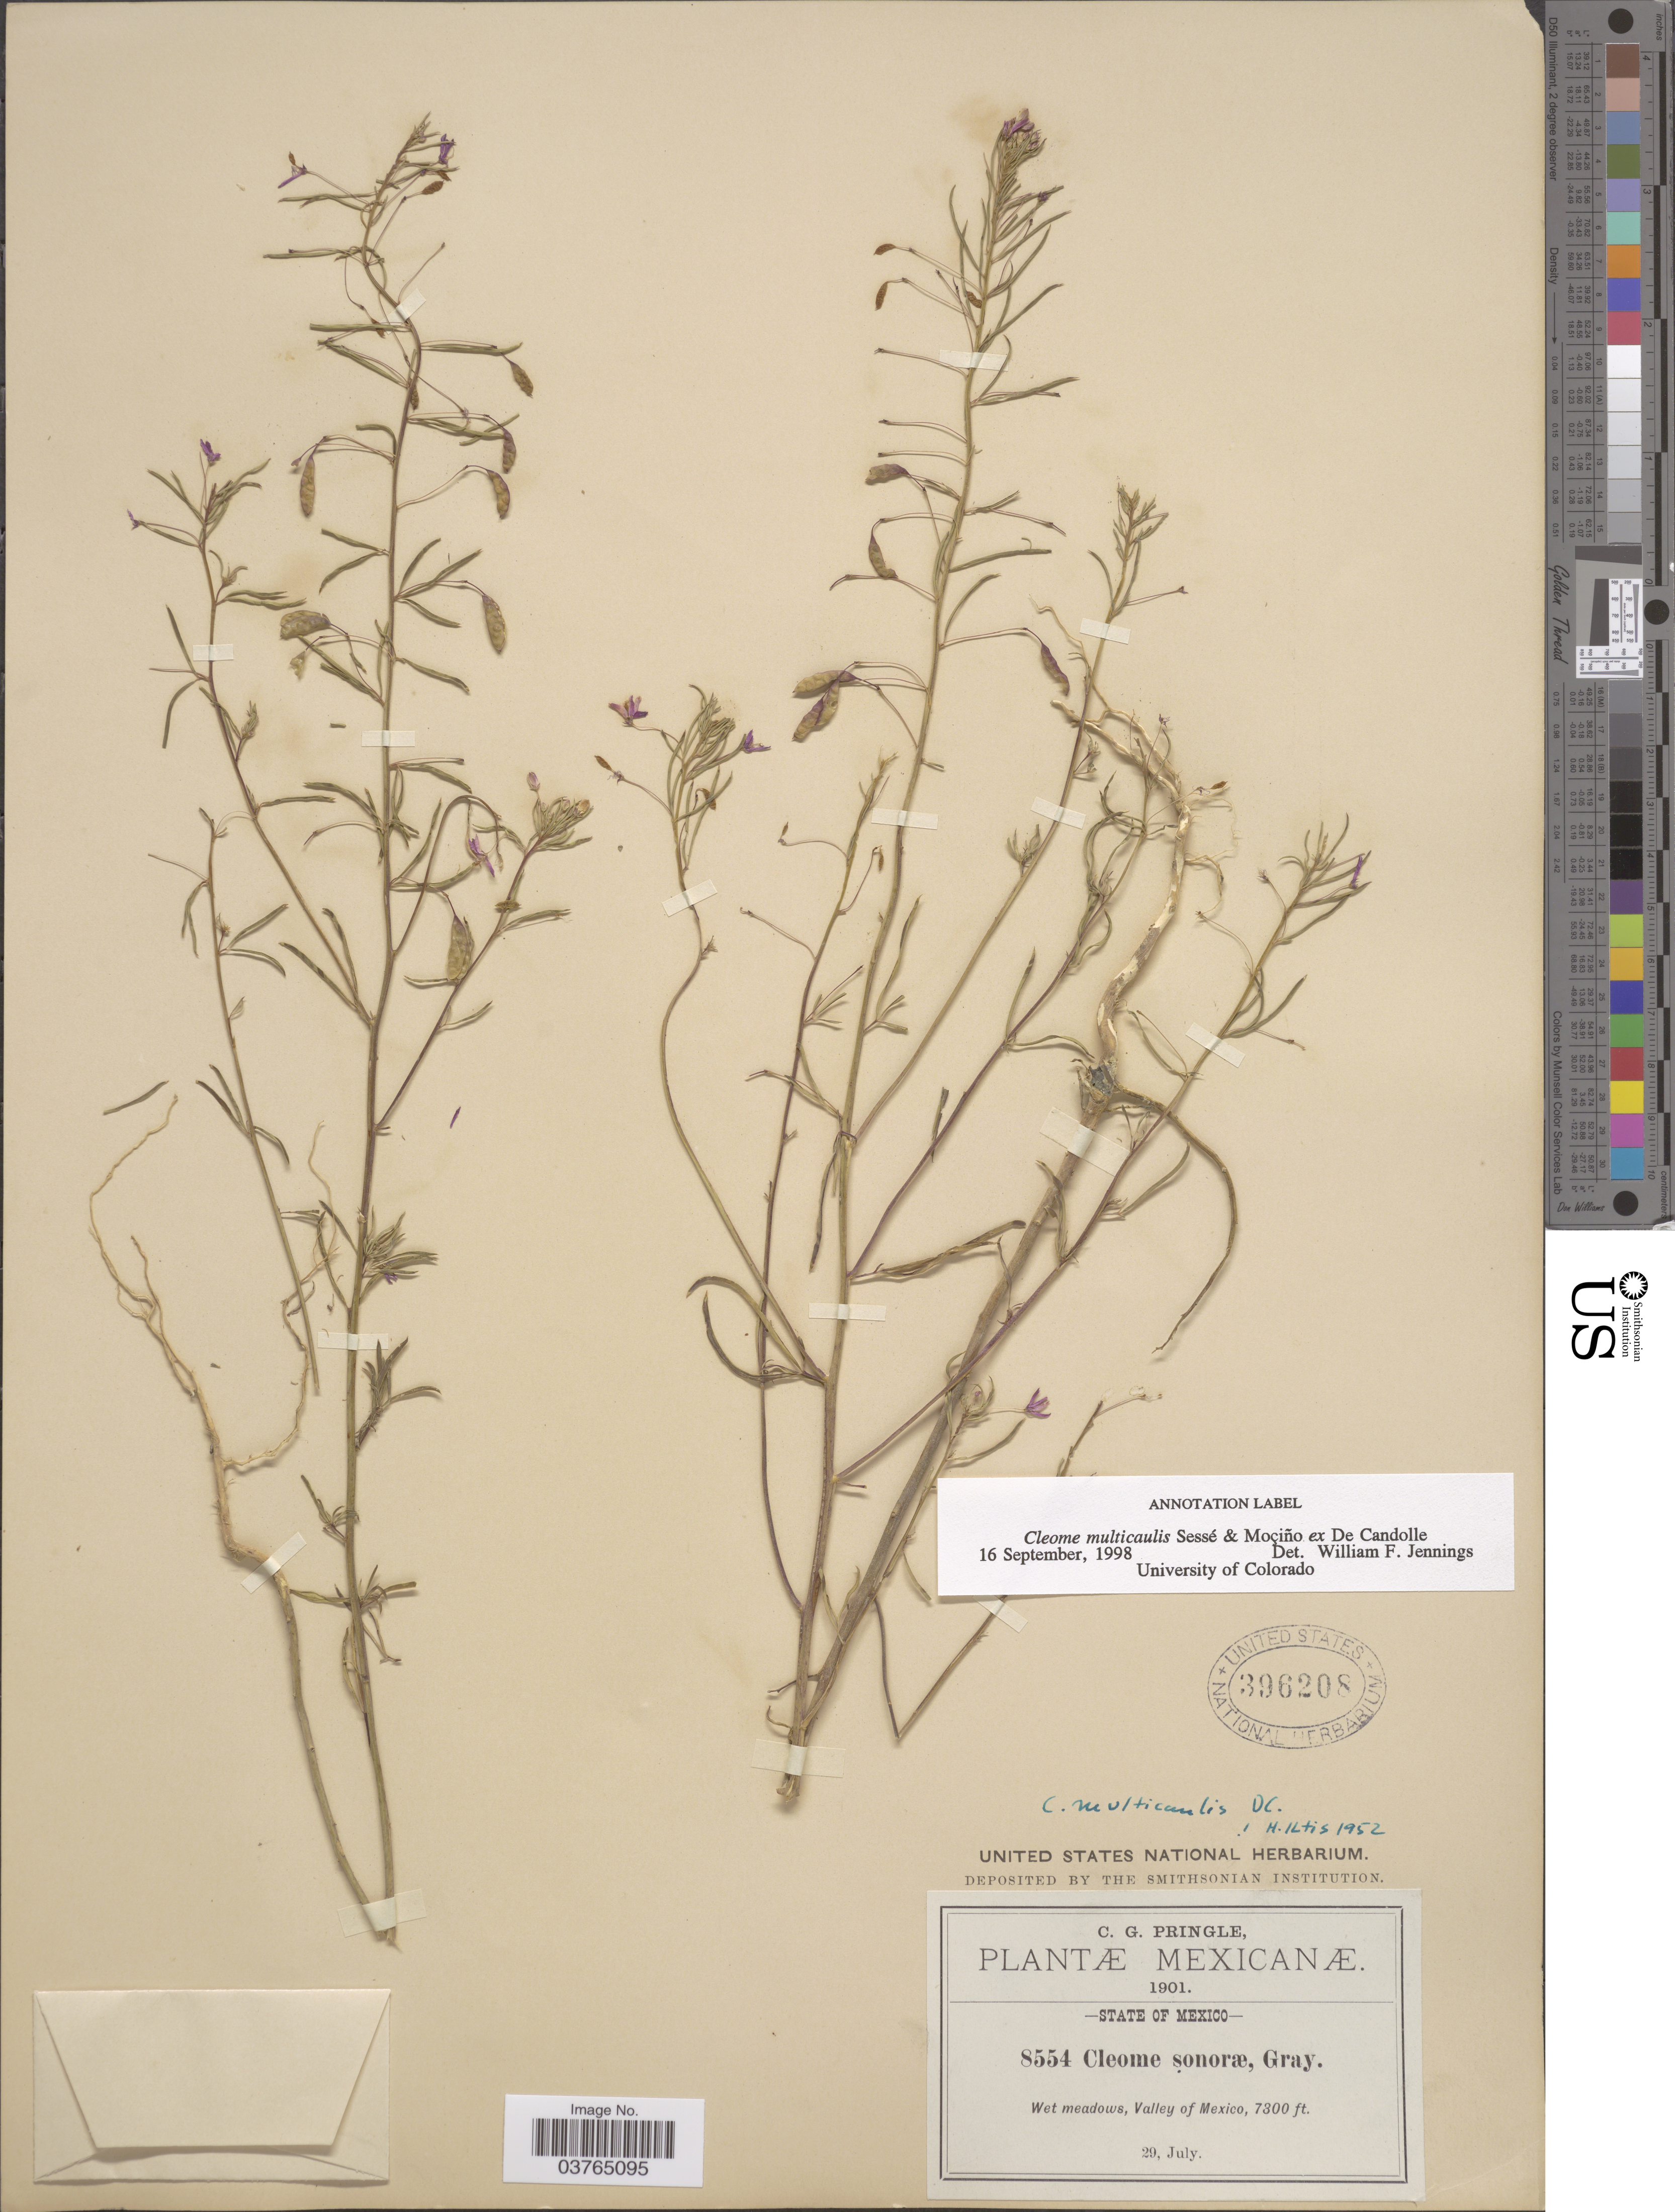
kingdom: Plantae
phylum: Tracheophyta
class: Magnoliopsida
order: Brassicales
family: Cleomaceae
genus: Cleomella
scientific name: Cleomella multicaulis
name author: (DC.) Roalson & J.C. Hall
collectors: C. G. Pringle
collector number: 8554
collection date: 1901-07-29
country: Mexico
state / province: México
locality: Wet meadows, Valley of Mexico.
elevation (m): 2225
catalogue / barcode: US 396208